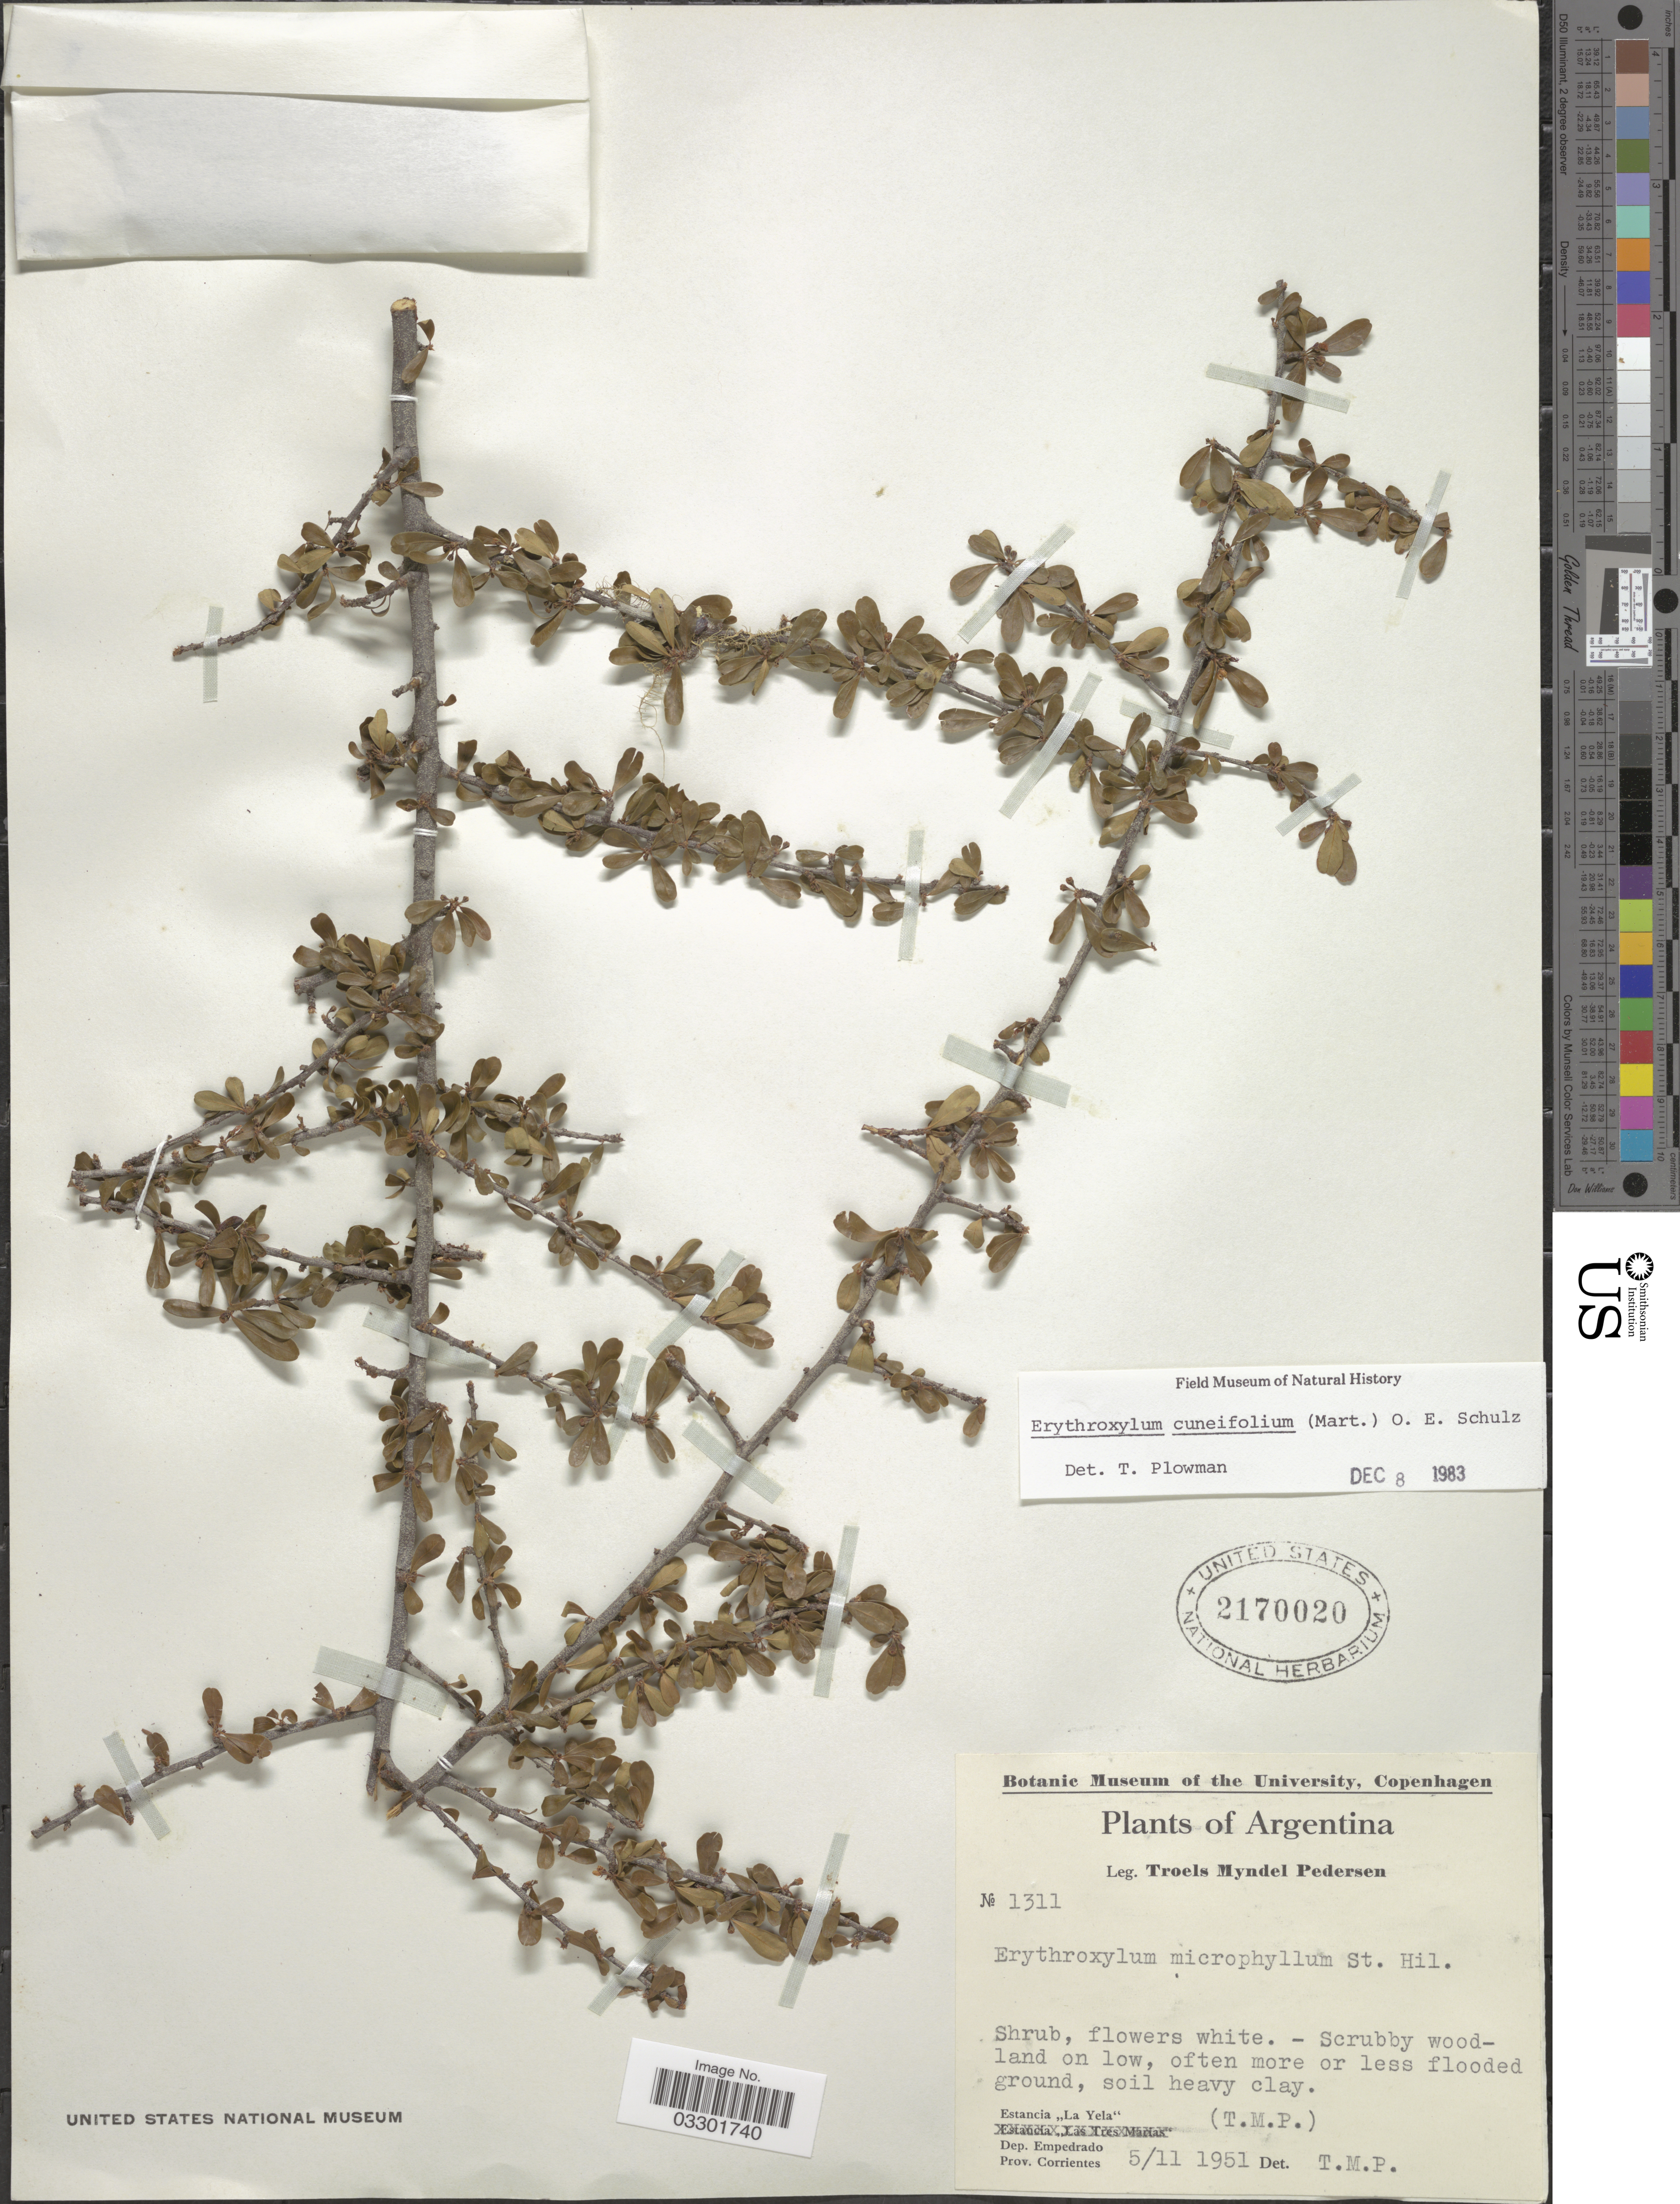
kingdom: Plantae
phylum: Tracheophyta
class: Magnoliopsida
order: Malpighiales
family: Erythroxylaceae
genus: Erythroxylum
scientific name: Erythroxylum cuneifolium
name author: (Mart.) O.E. Schulz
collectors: T. Pederson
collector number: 1311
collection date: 1951-11-05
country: Argentina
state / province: Corrientes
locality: Estancia "La Yela". Dep. Empedrado.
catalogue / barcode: US 2170020